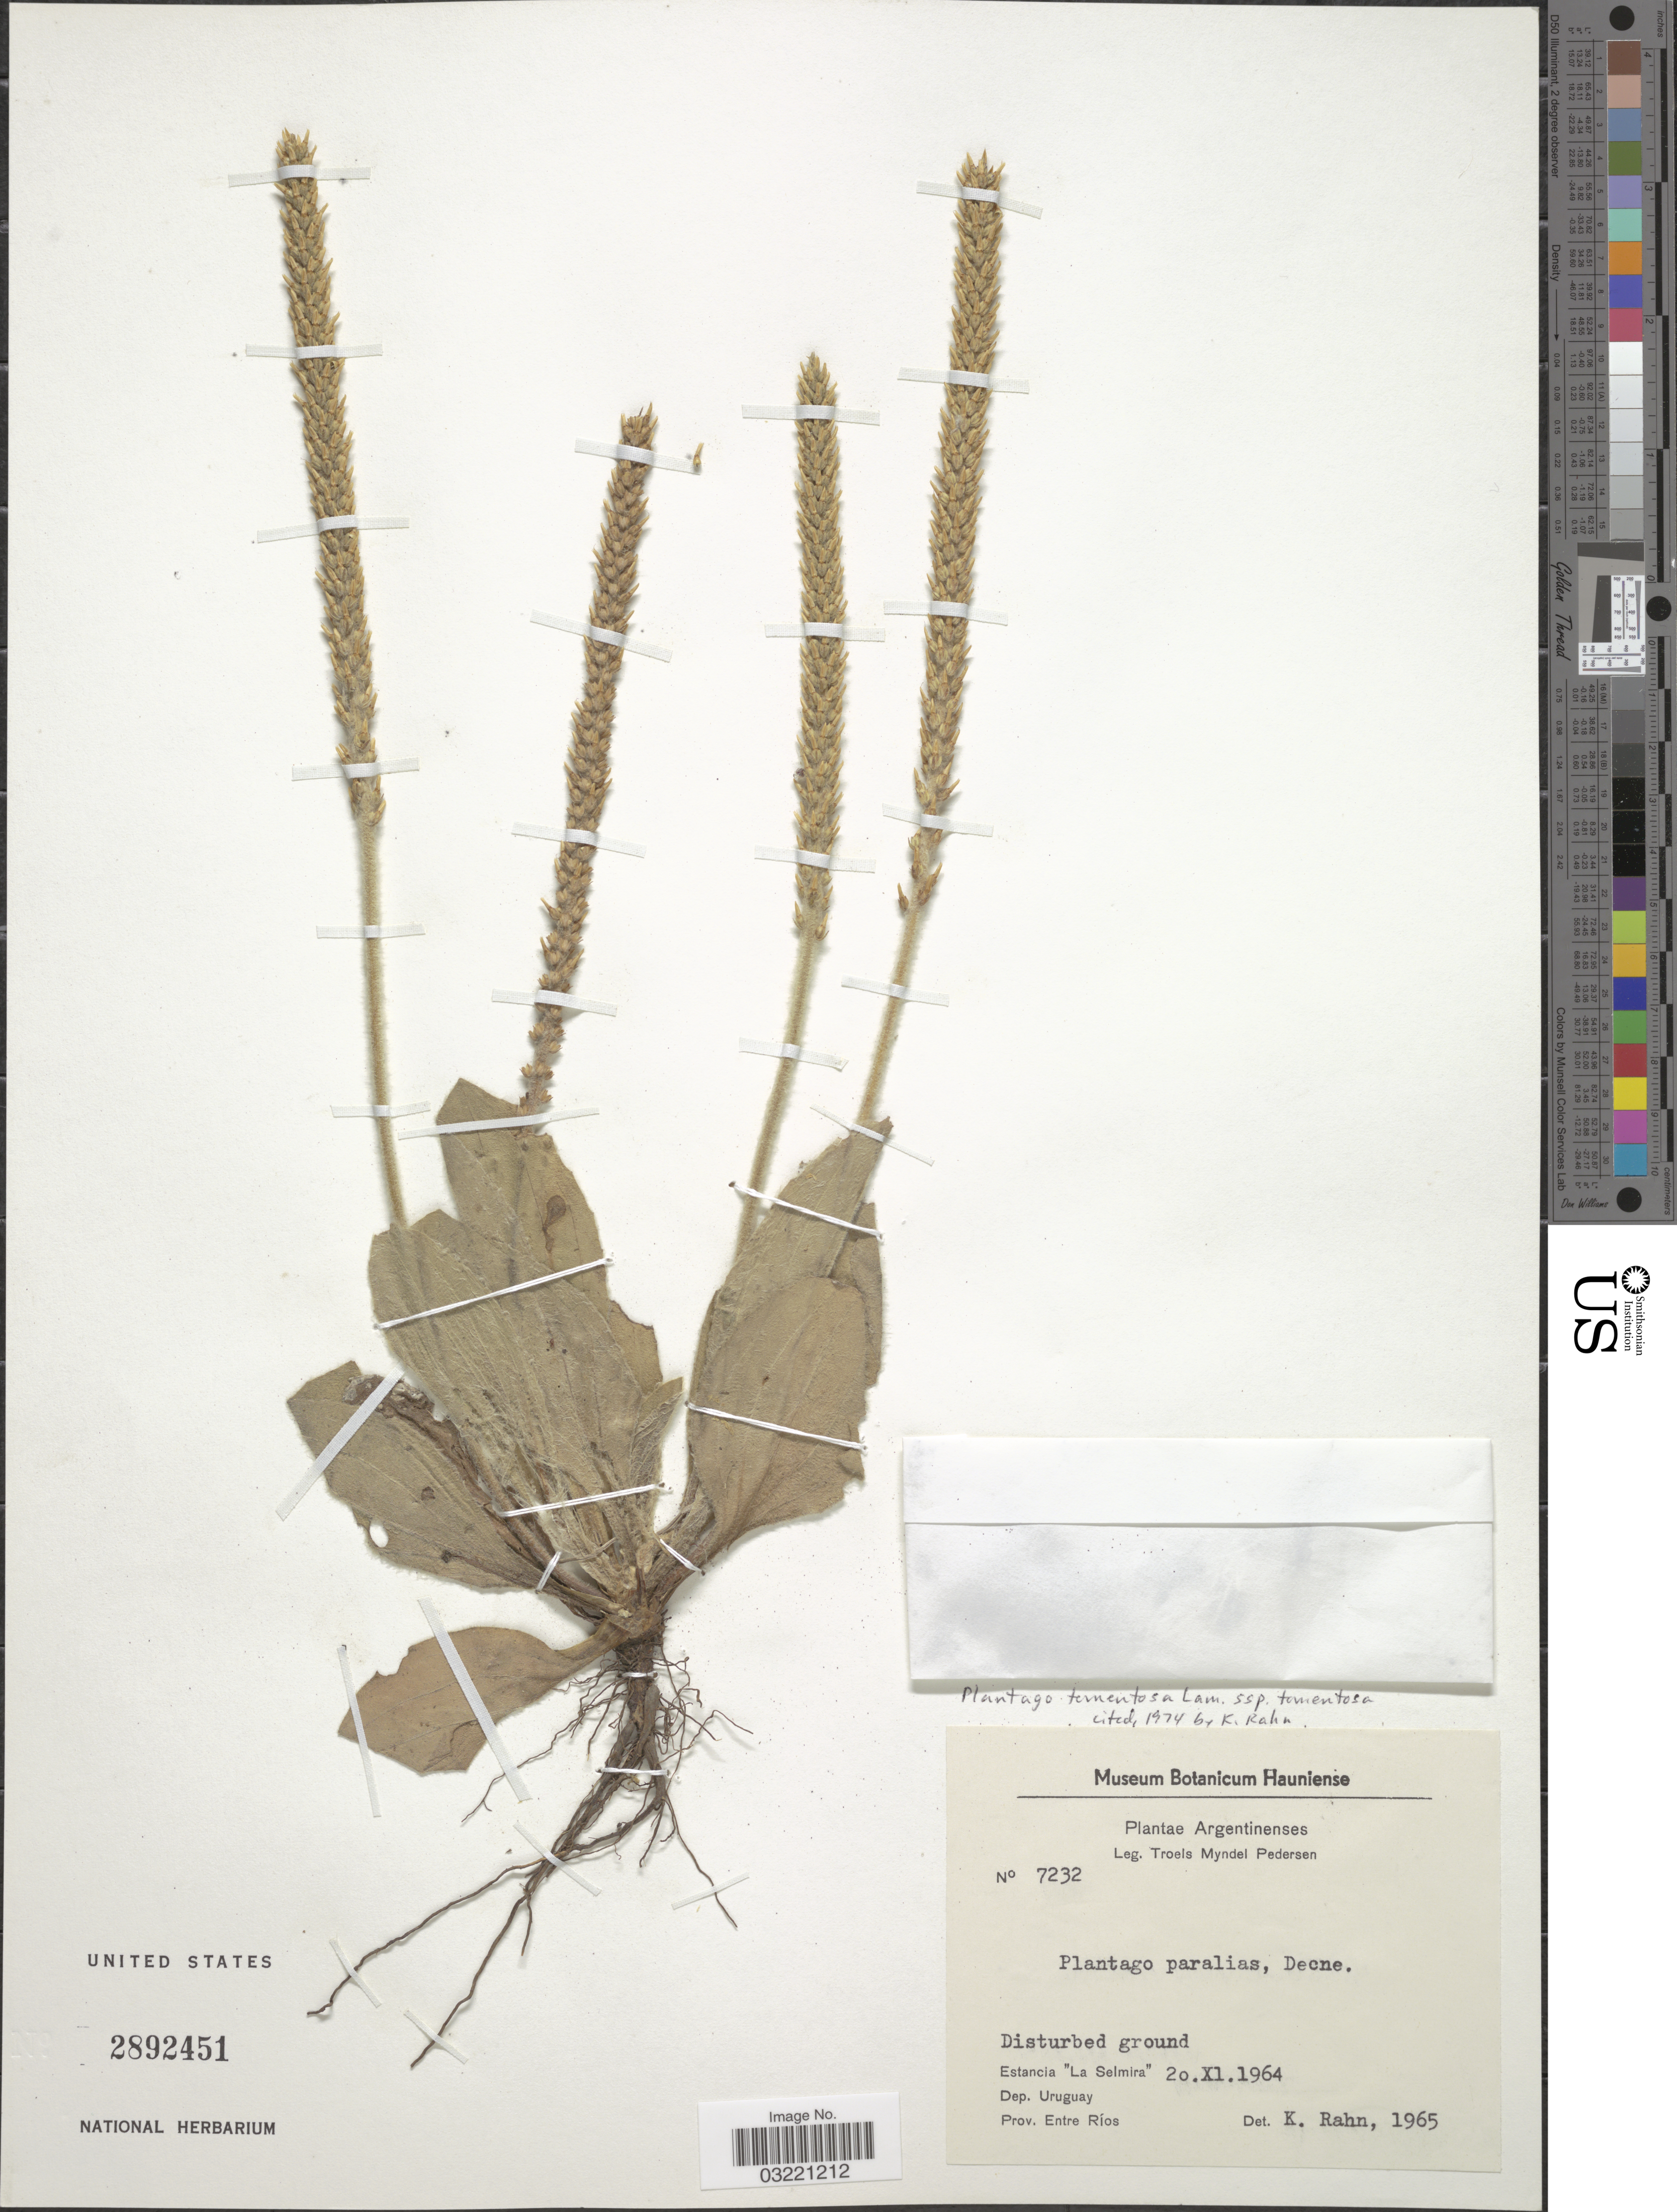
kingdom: Plantae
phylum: Tracheophyta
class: Magnoliopsida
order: Lamiales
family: Plantaginaceae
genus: Plantago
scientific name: Plantago tomentosa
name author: Lam.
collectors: T. Pederson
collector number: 7232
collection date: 1964-11-20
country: Argentina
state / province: Entre Rios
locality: Estancia "La Selmira", Dep. Uruguay.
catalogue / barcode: US 2892451